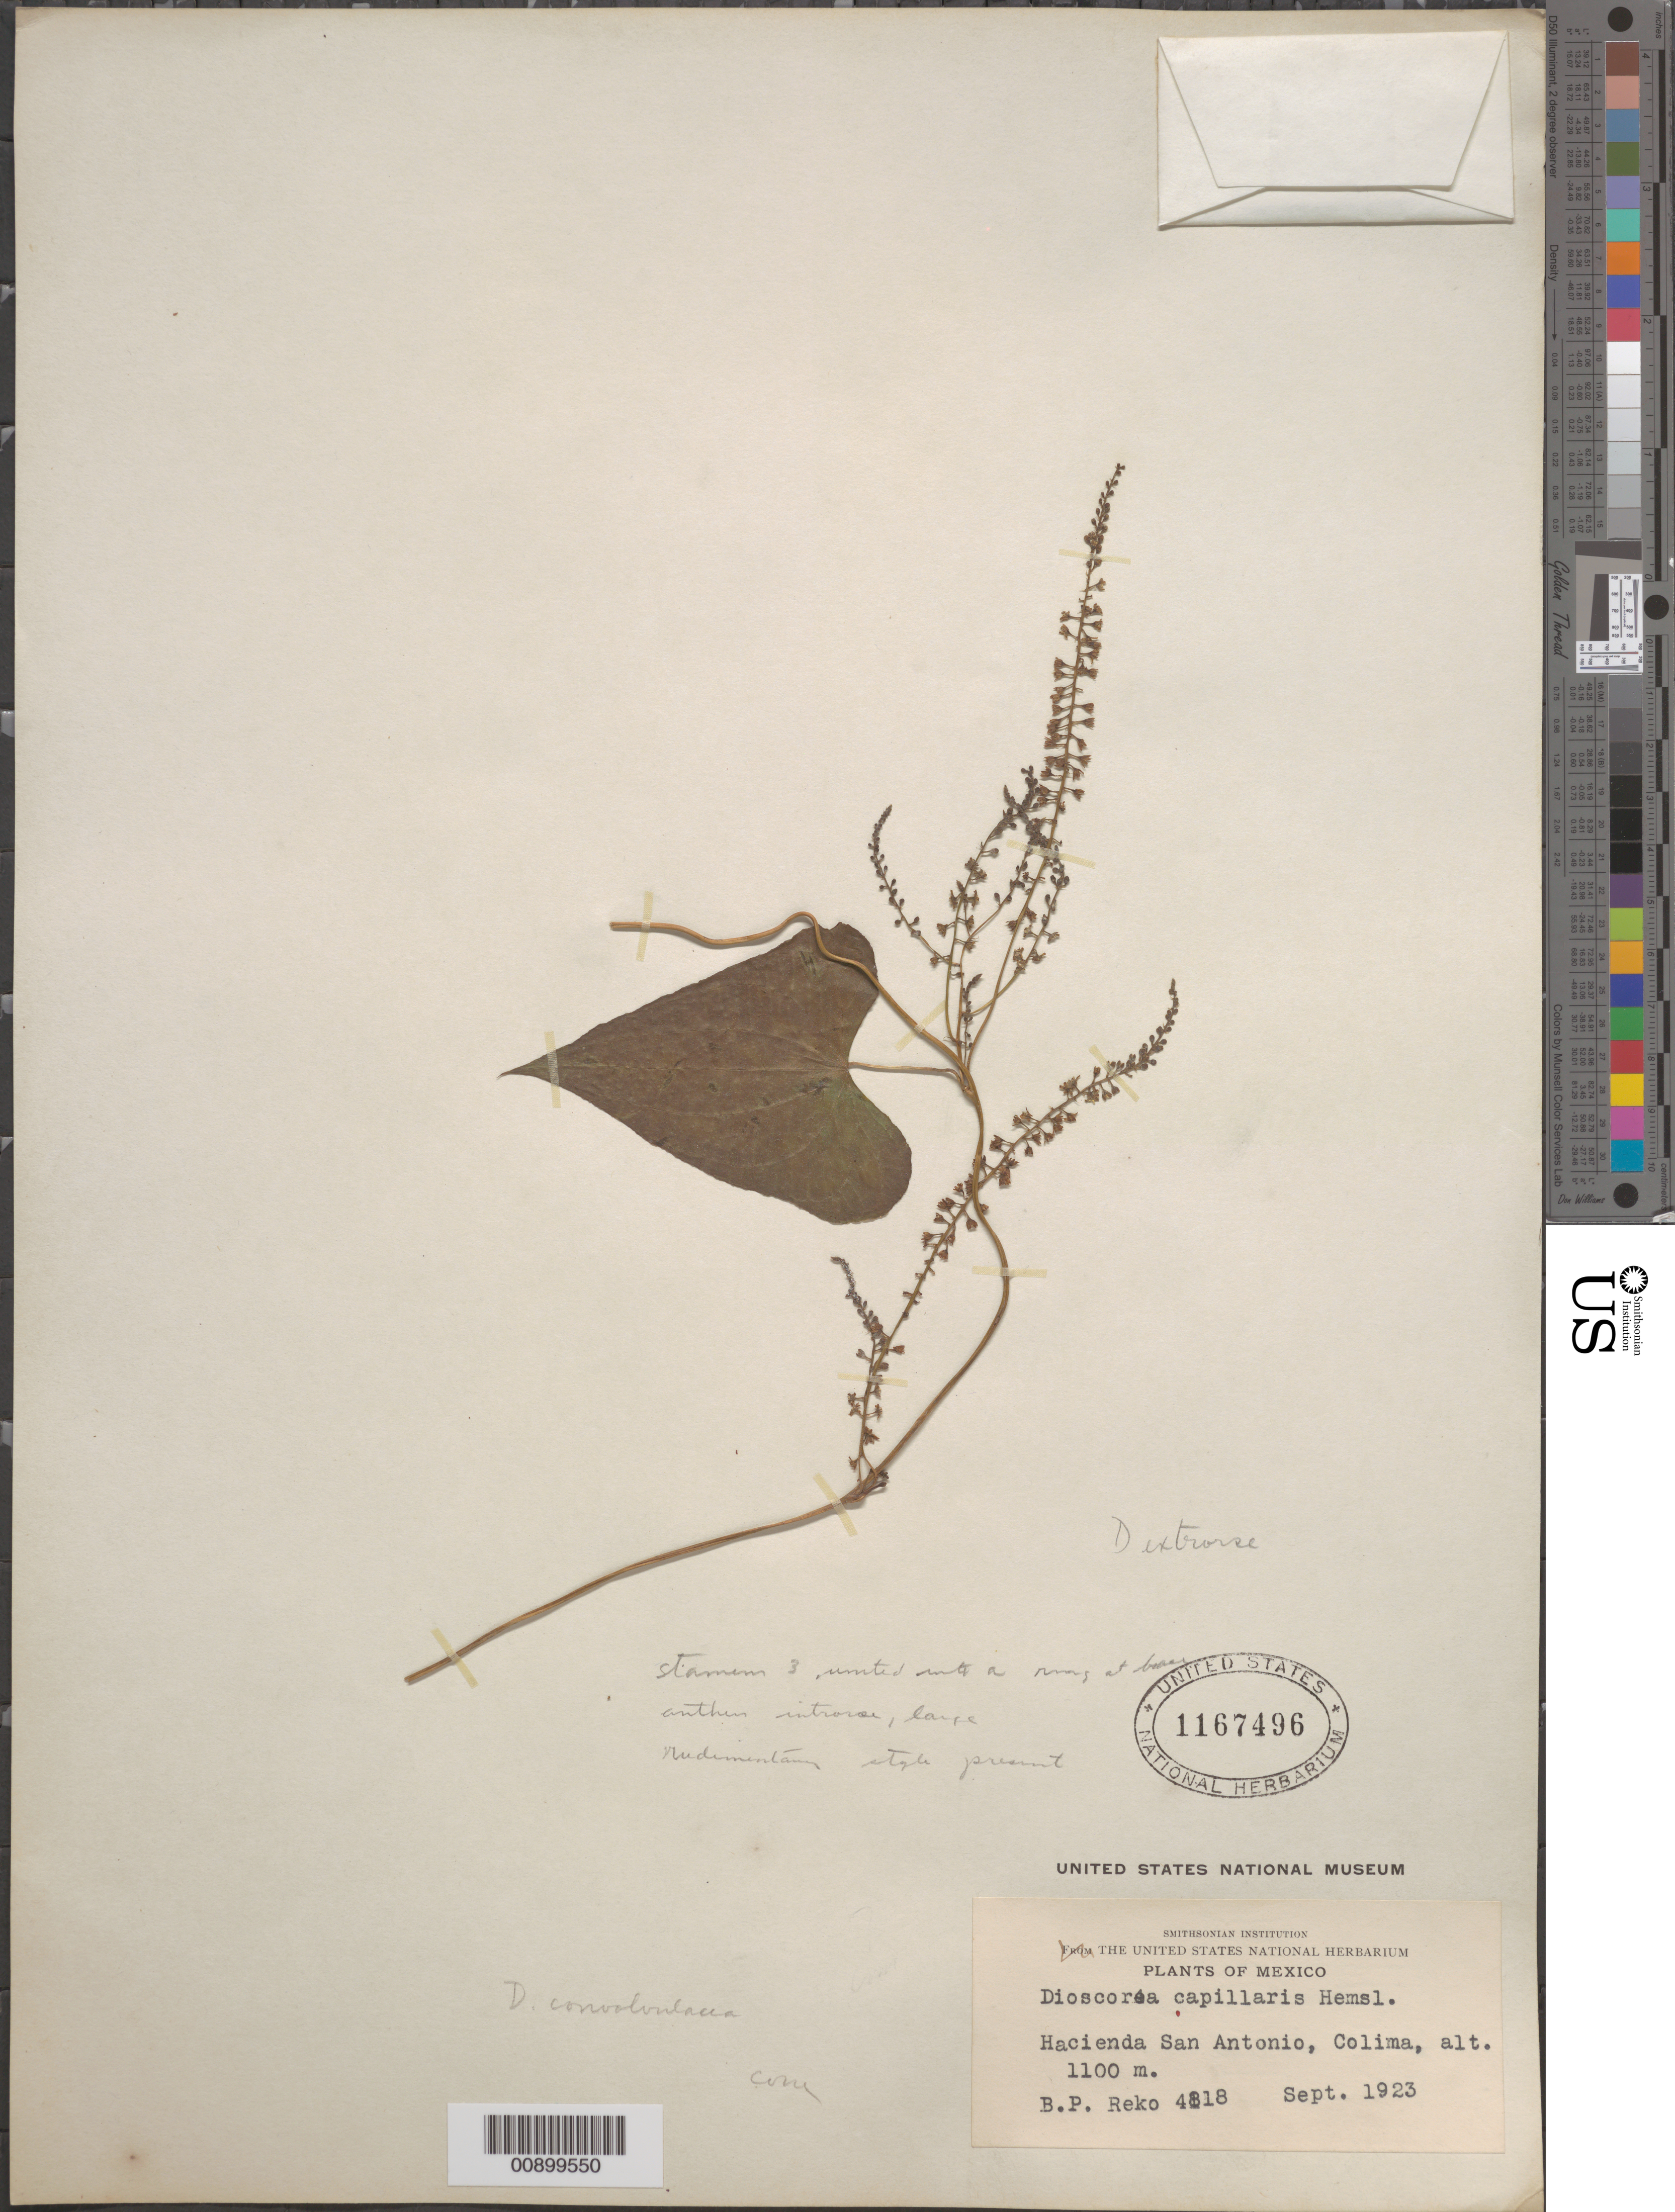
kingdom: Plantae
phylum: Tracheophyta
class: Liliopsida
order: Dioscoreales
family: Dioscoreaceae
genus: Dioscorea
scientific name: Dioscorea convolvulacea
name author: Schltdl. & Cham.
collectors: B. P. Reko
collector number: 4818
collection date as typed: Sep 1923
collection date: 1923-09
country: Mexico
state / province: Colima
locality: Hacienda San Antonio, Colima.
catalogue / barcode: US 1167496